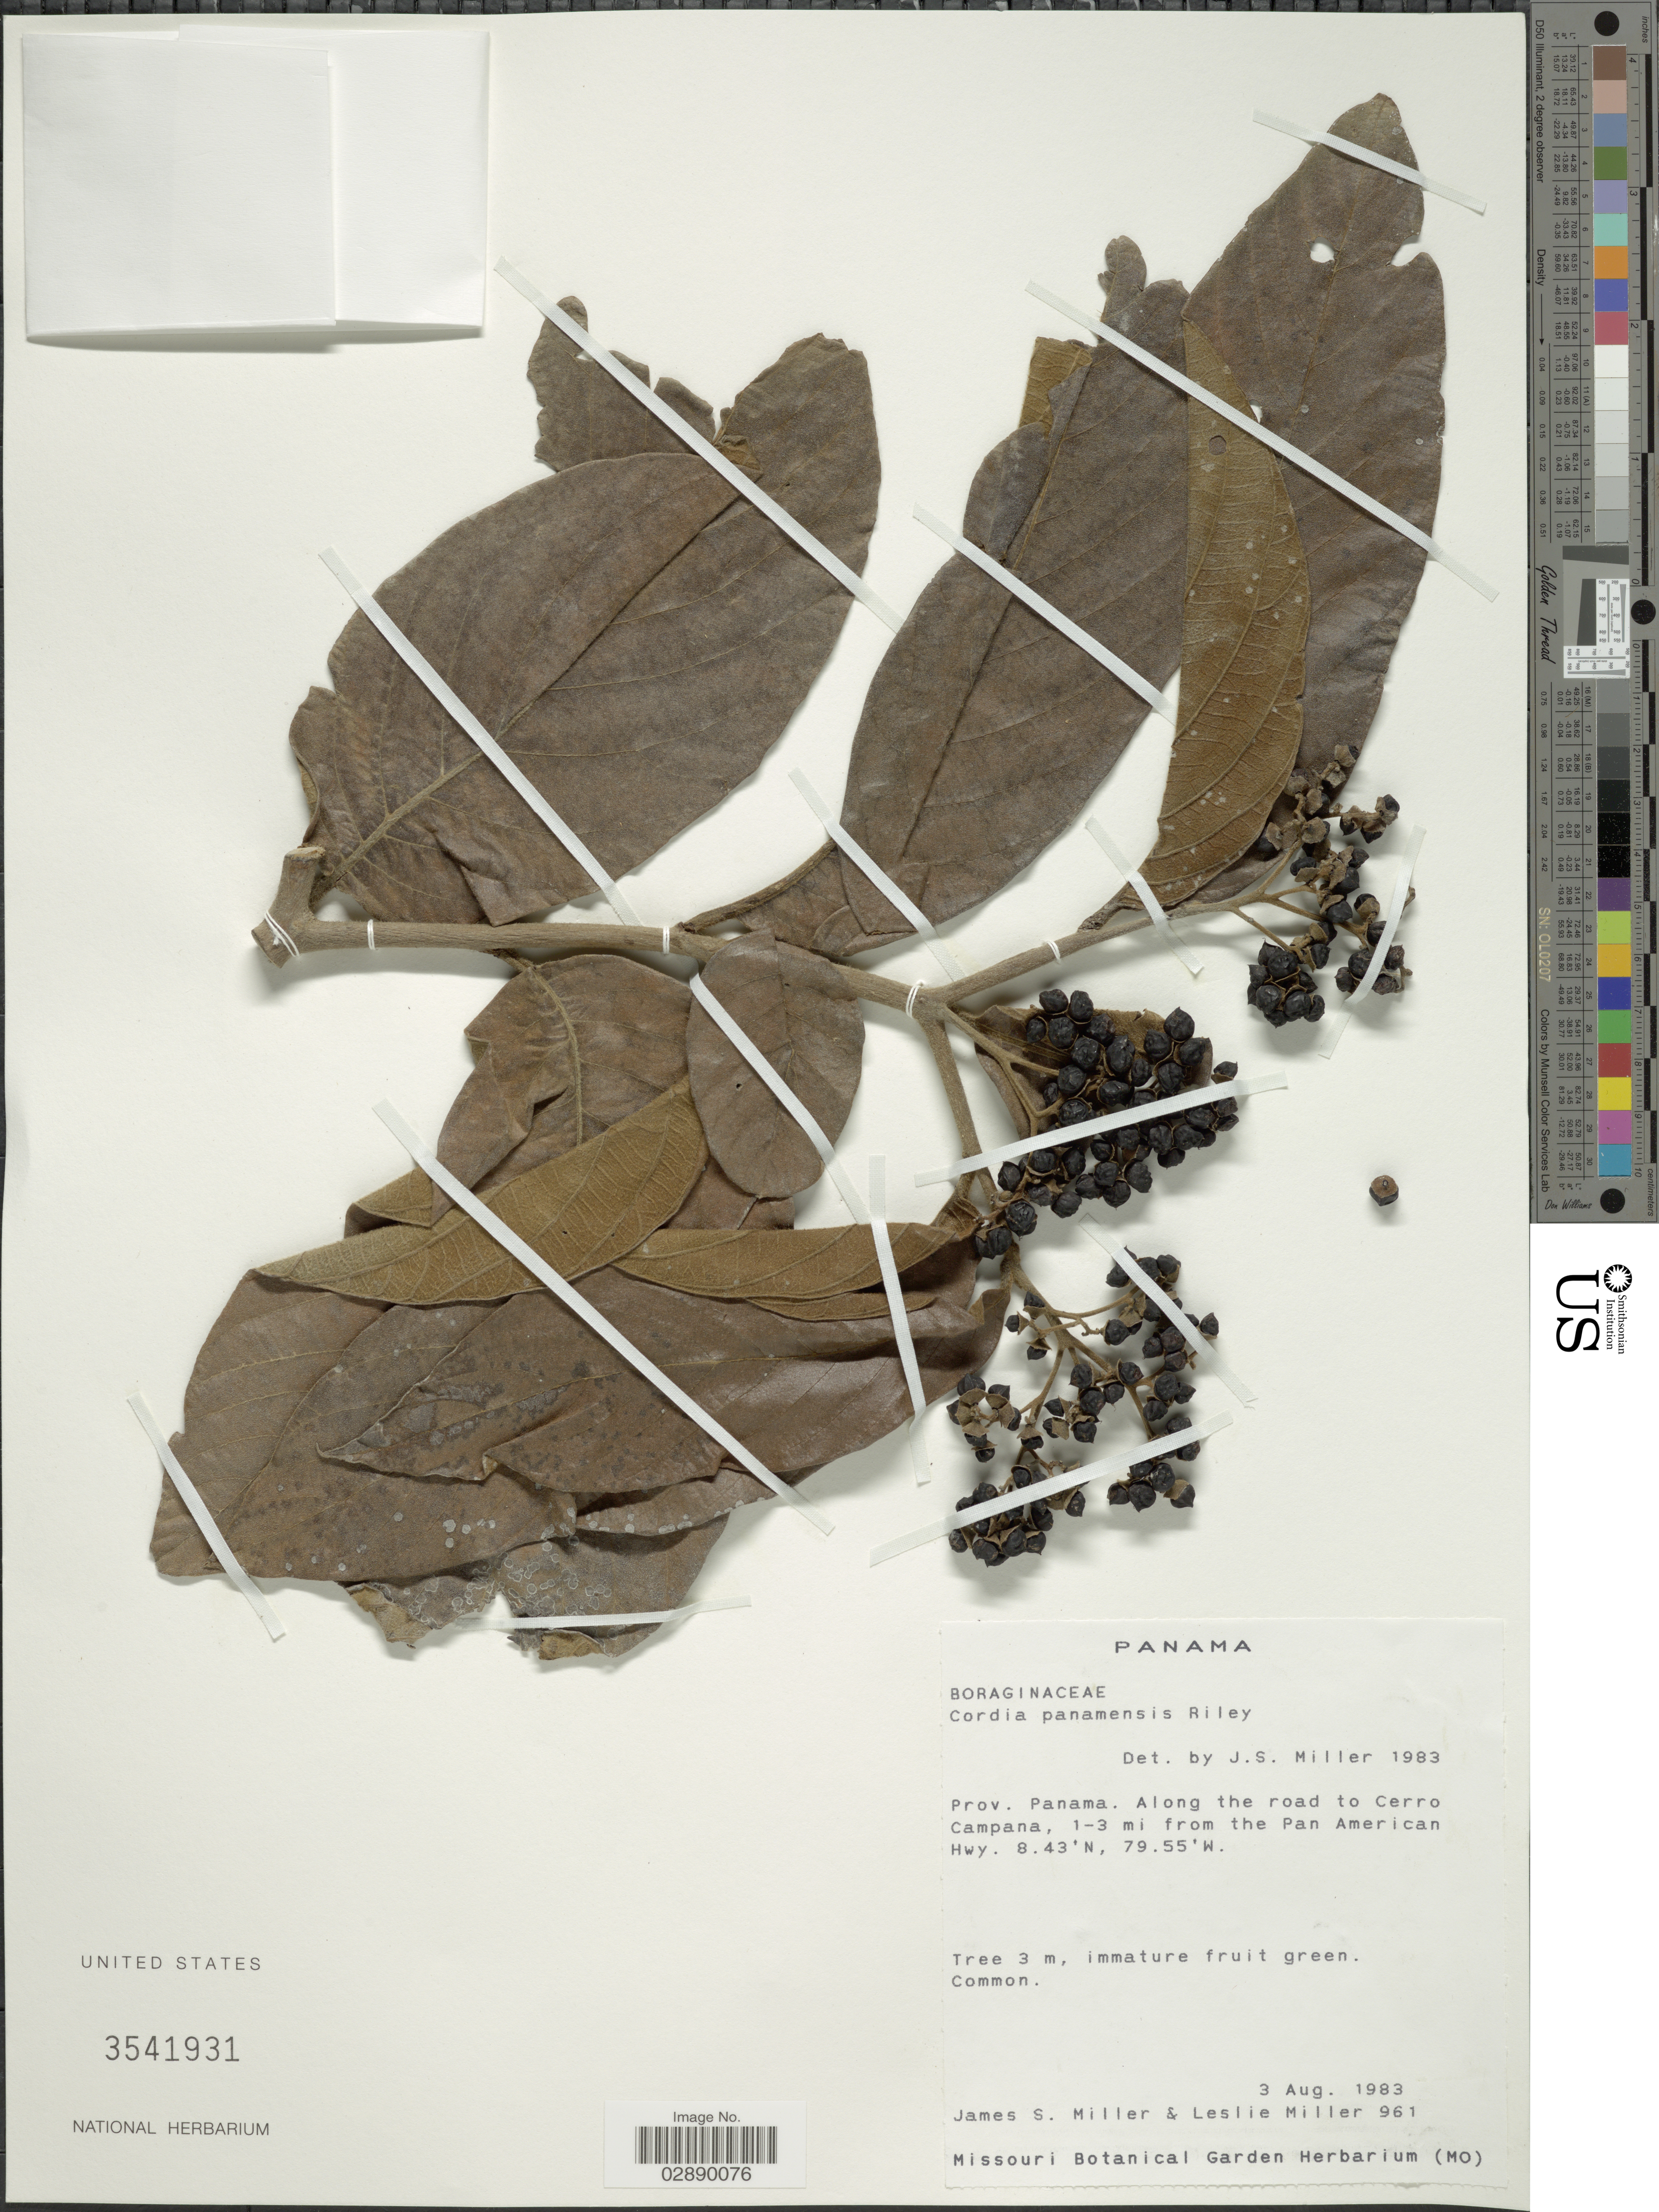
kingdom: Plantae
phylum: Tracheophyta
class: Magnoliopsida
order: Boraginales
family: Cordiaceae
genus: Cordia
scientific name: Cordia panamensis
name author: L. Riley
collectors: J. S. Miller & L. A. Miller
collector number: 961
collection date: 1983-08-03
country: Panama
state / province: Panamá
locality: Prov. Panama. Along the road to Cerro Campana, 1-3 mi from the Pan American Hwy.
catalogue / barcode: US 3541931